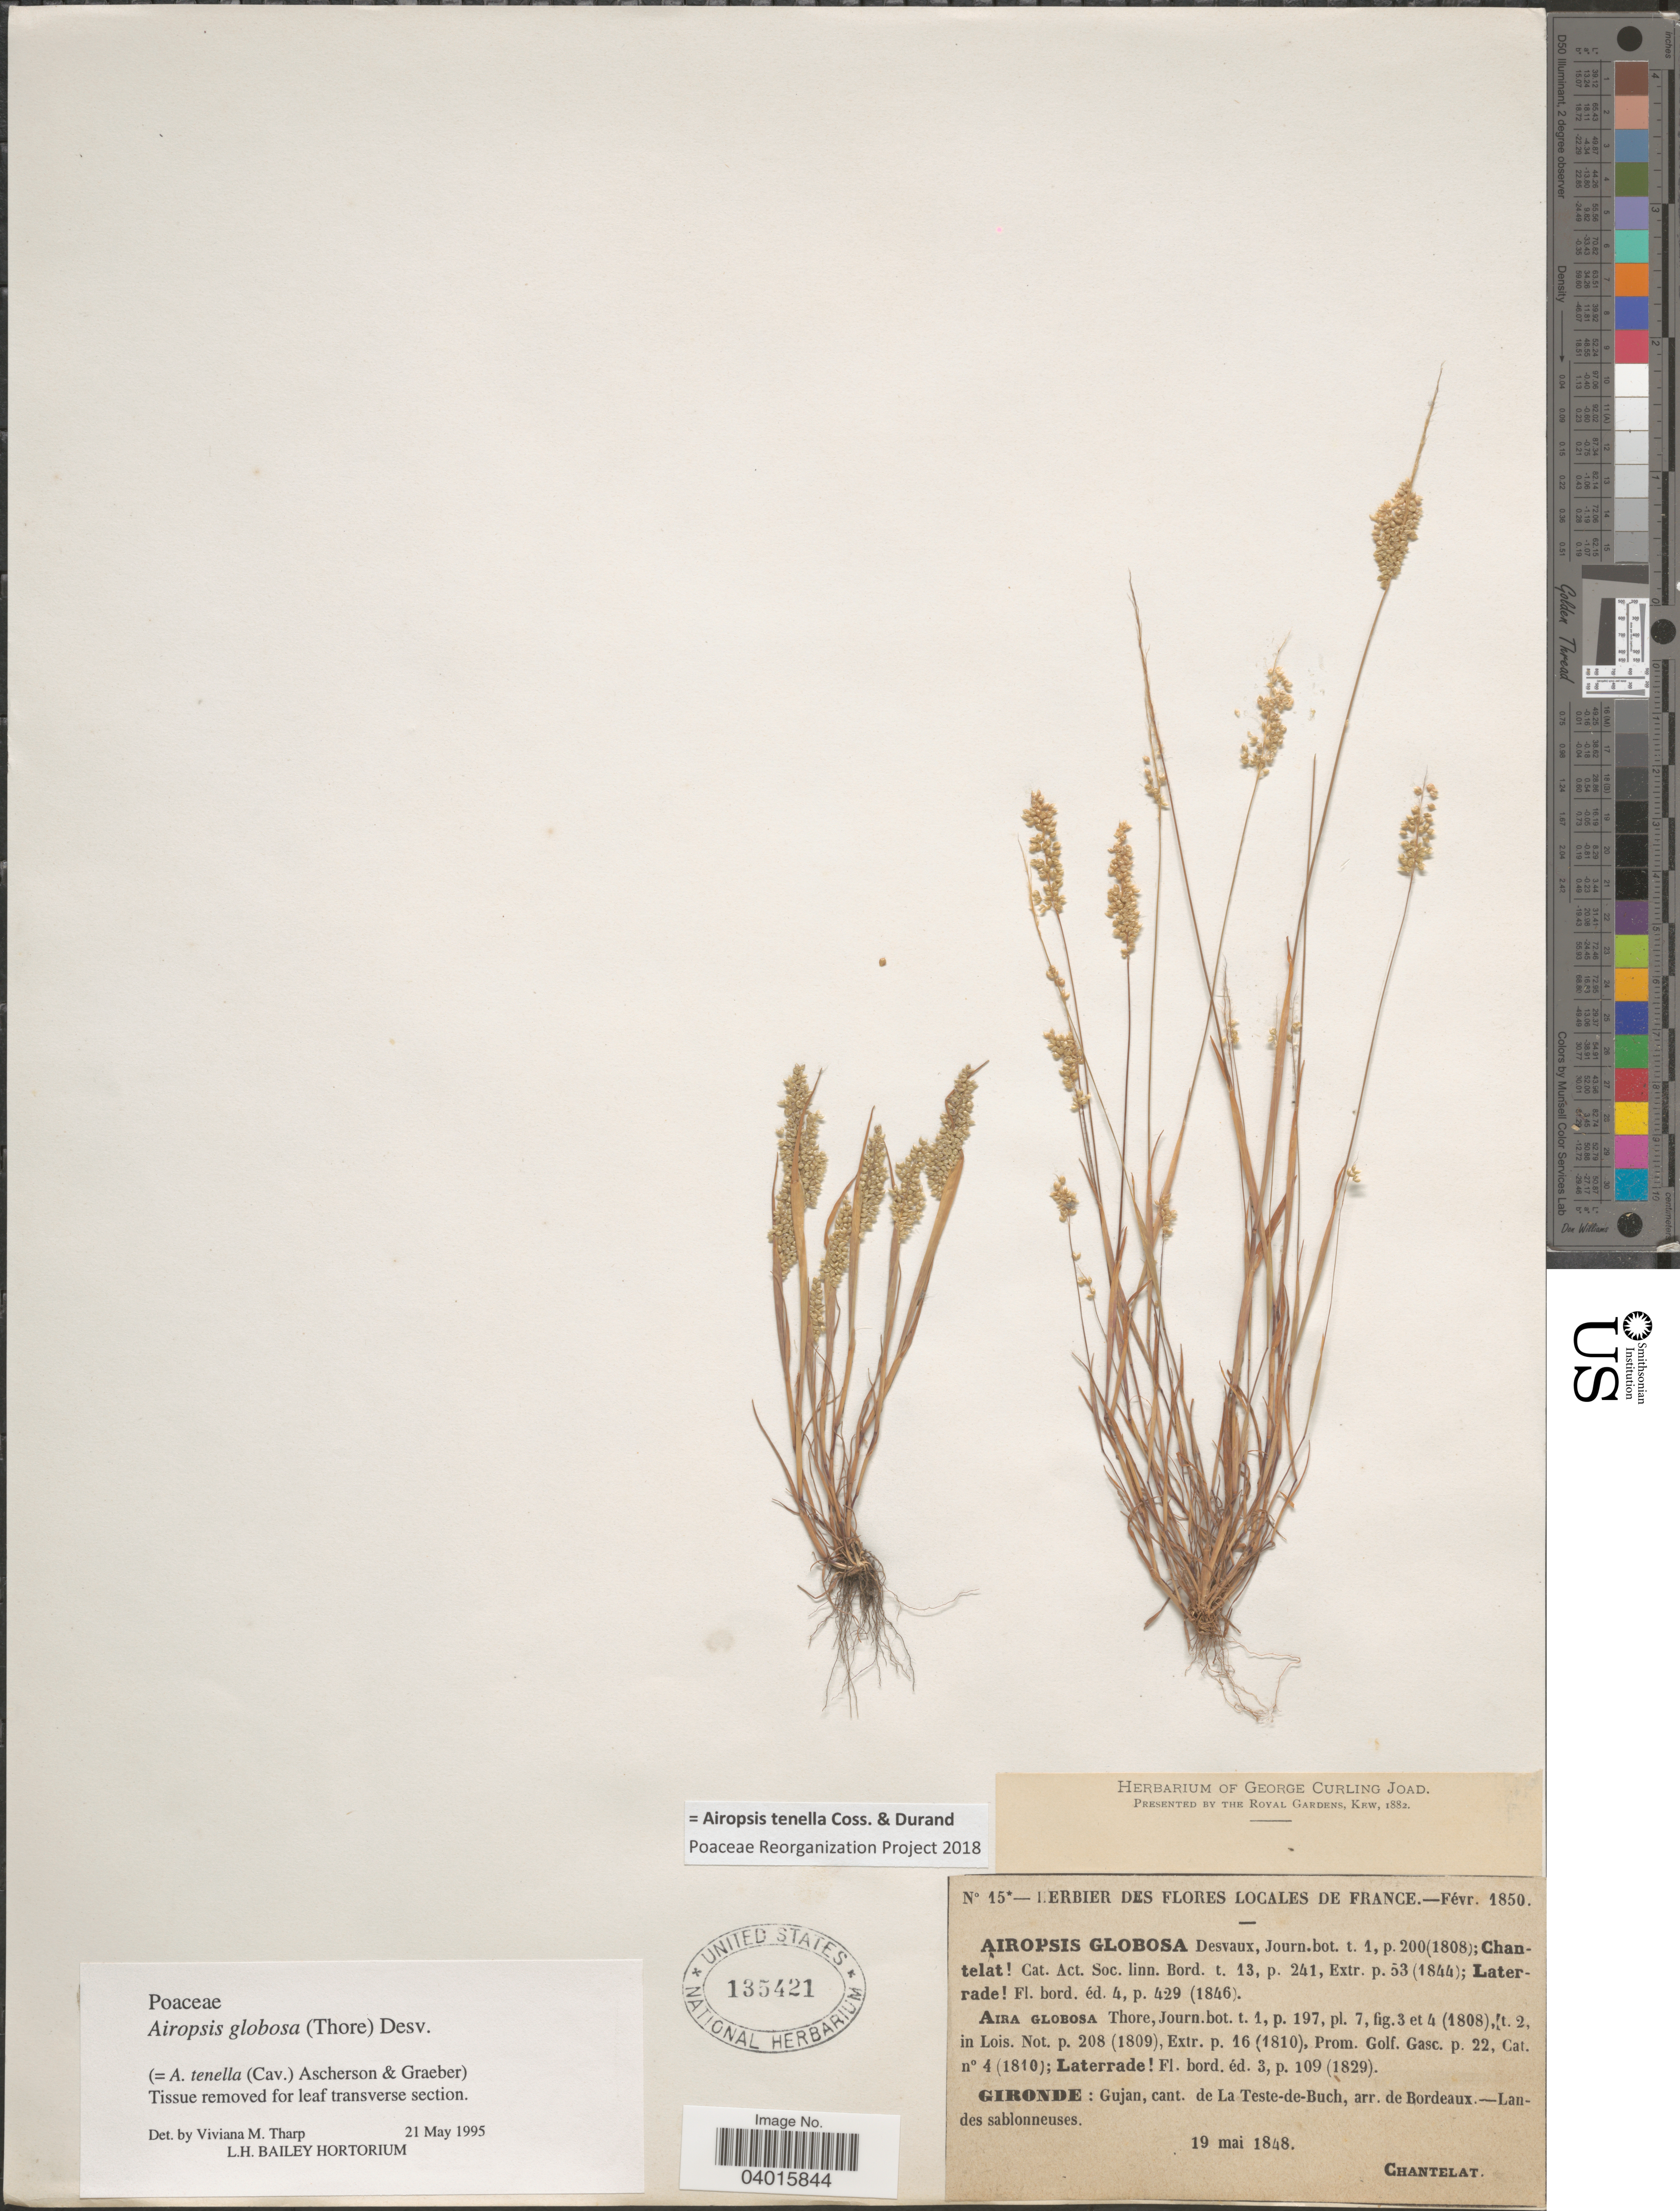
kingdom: Plantae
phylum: Tracheophyta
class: Liliopsida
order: Poales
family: Poaceae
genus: Airopsis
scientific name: Airopsis tenella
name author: Asch. & Graebn.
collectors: Chantelat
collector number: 15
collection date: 1848-05-19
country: France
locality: Gironde : Gujan, cant. de La Teste-de-Buch, arr. de Bordeaux.- Landes sablonneuses.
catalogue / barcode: US 135421